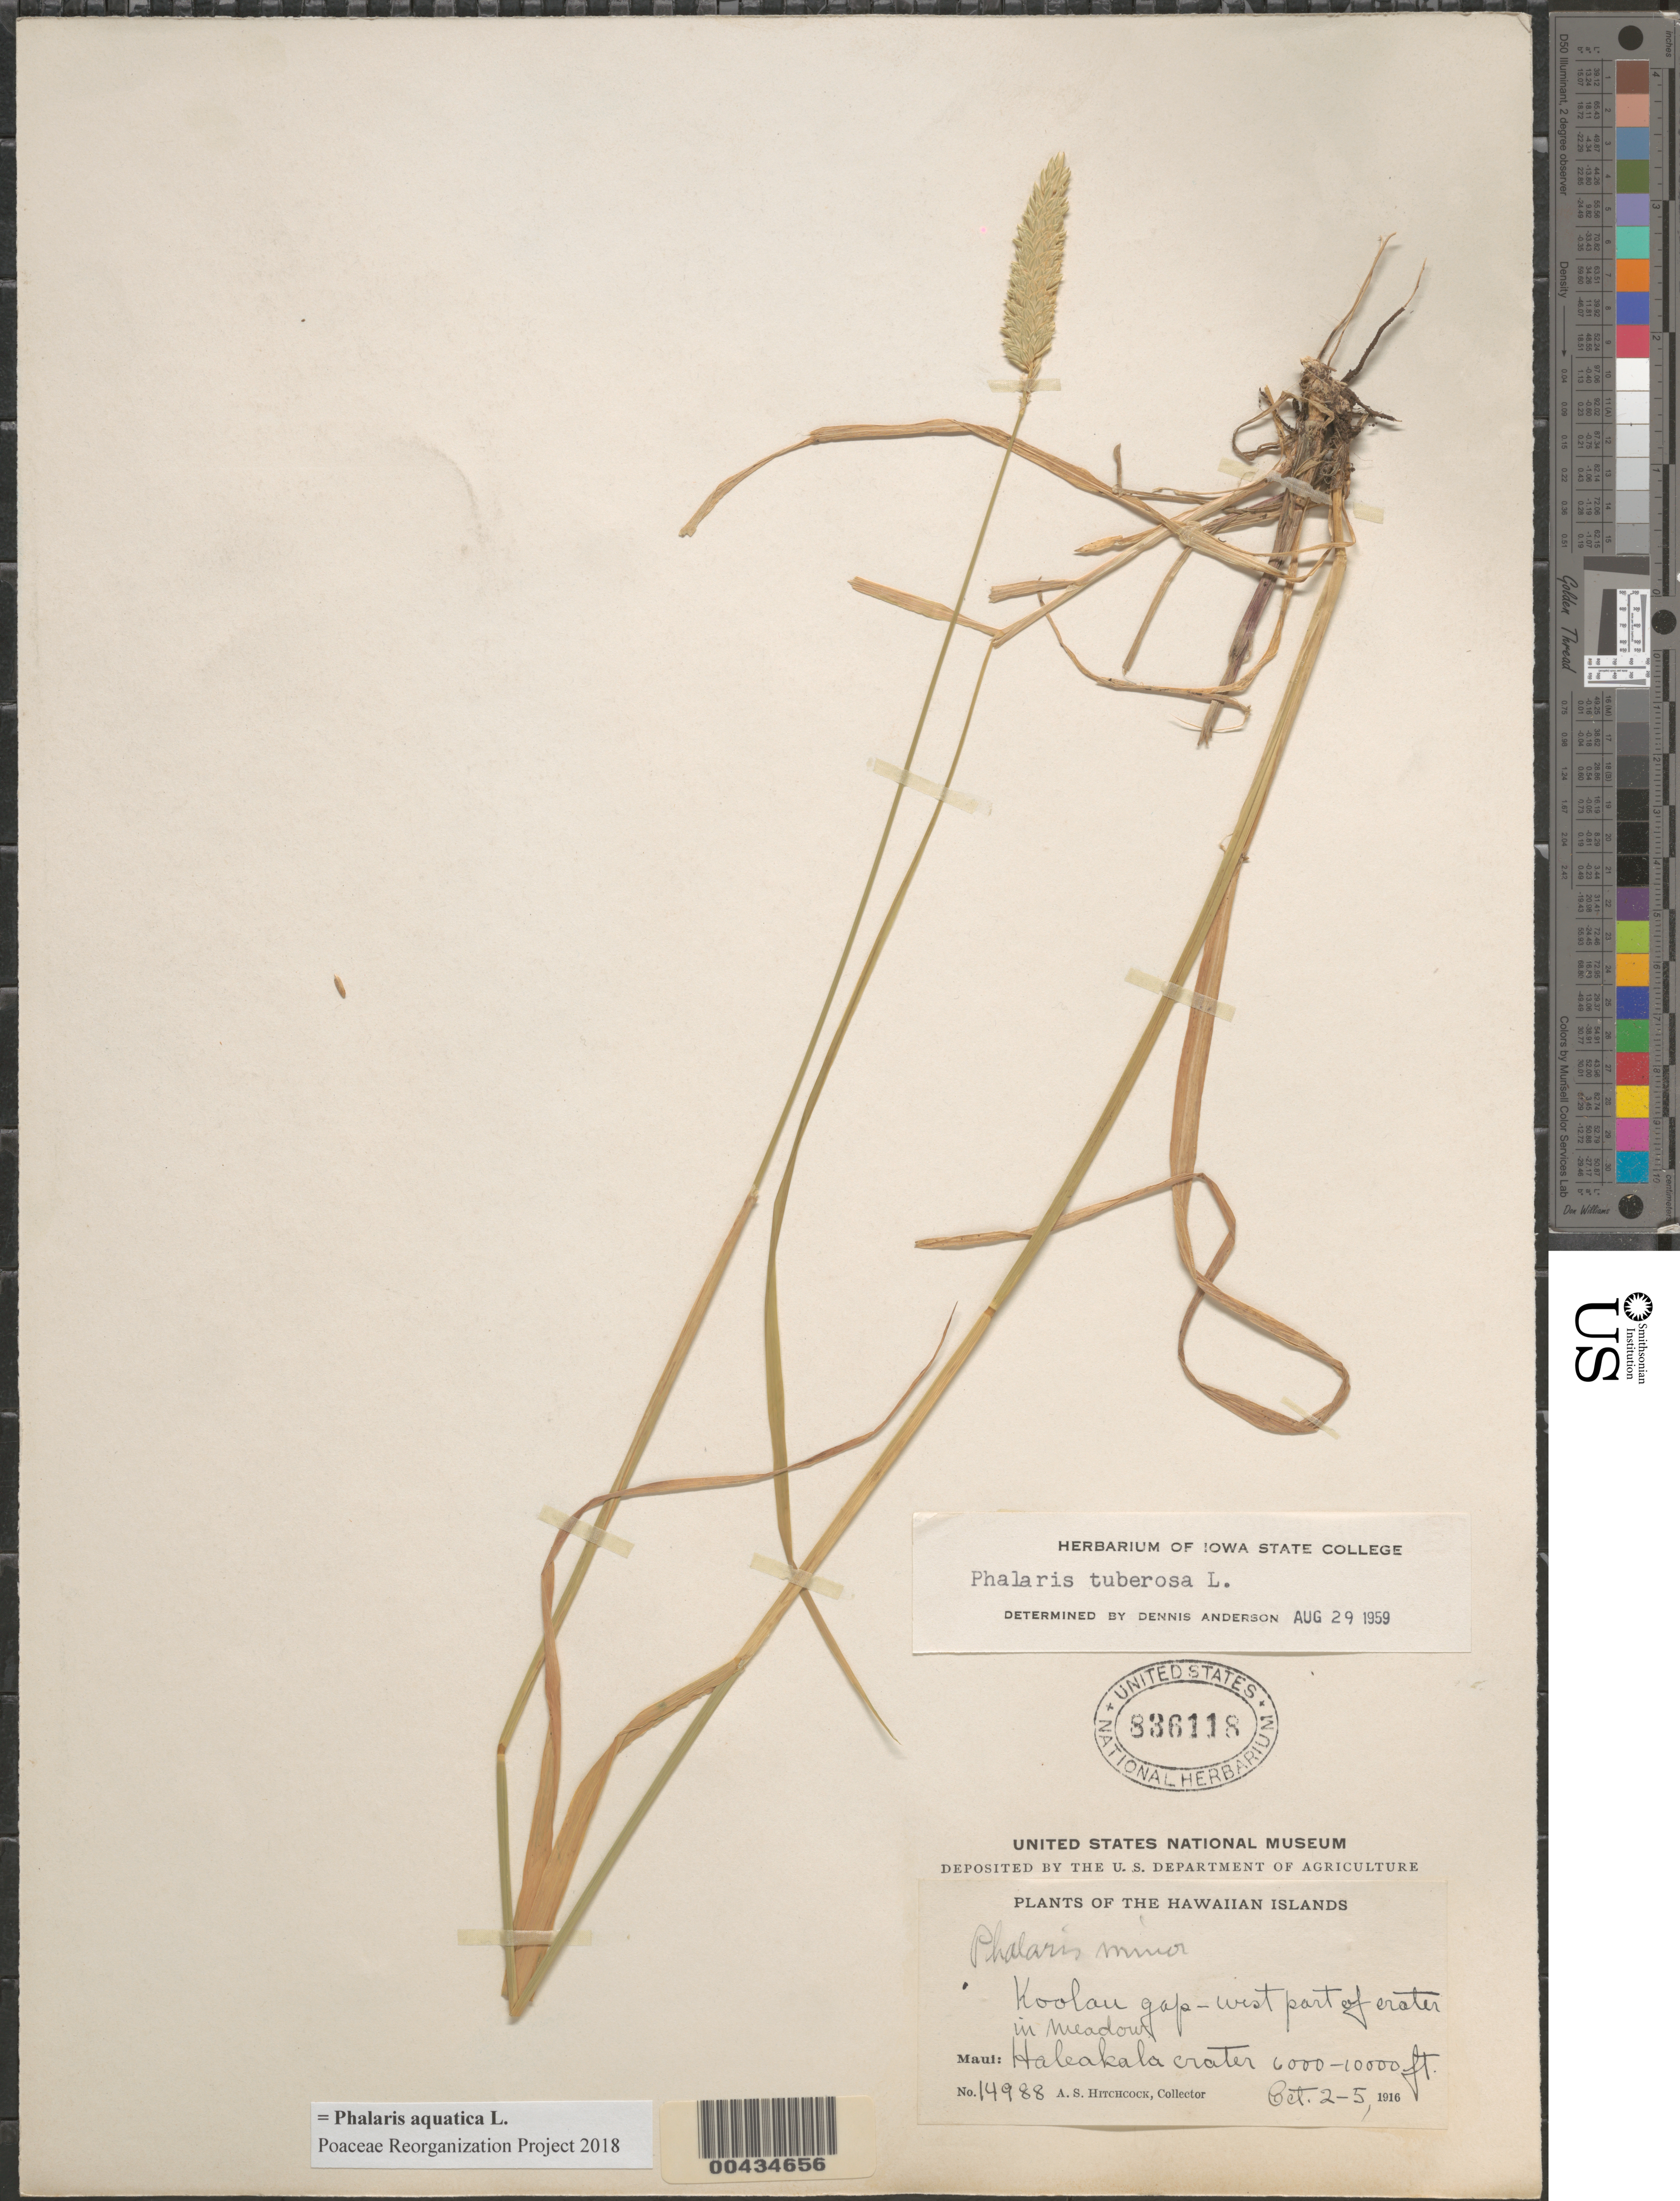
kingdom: Plantae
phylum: Tracheophyta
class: Liliopsida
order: Poales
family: Poaceae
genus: Phalaris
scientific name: Phalaris aquatica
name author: L.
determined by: Poaceae Reorganization Project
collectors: A. S. Hitchcock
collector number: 14988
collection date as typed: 2 Oct 1916 to 5 Oct 1916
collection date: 1916-10-02/1916-10-05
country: United States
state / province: Hawaii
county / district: Maui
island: Maui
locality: Koolau Gap, Haleakala Crater, W part of crater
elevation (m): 1829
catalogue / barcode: US 836118